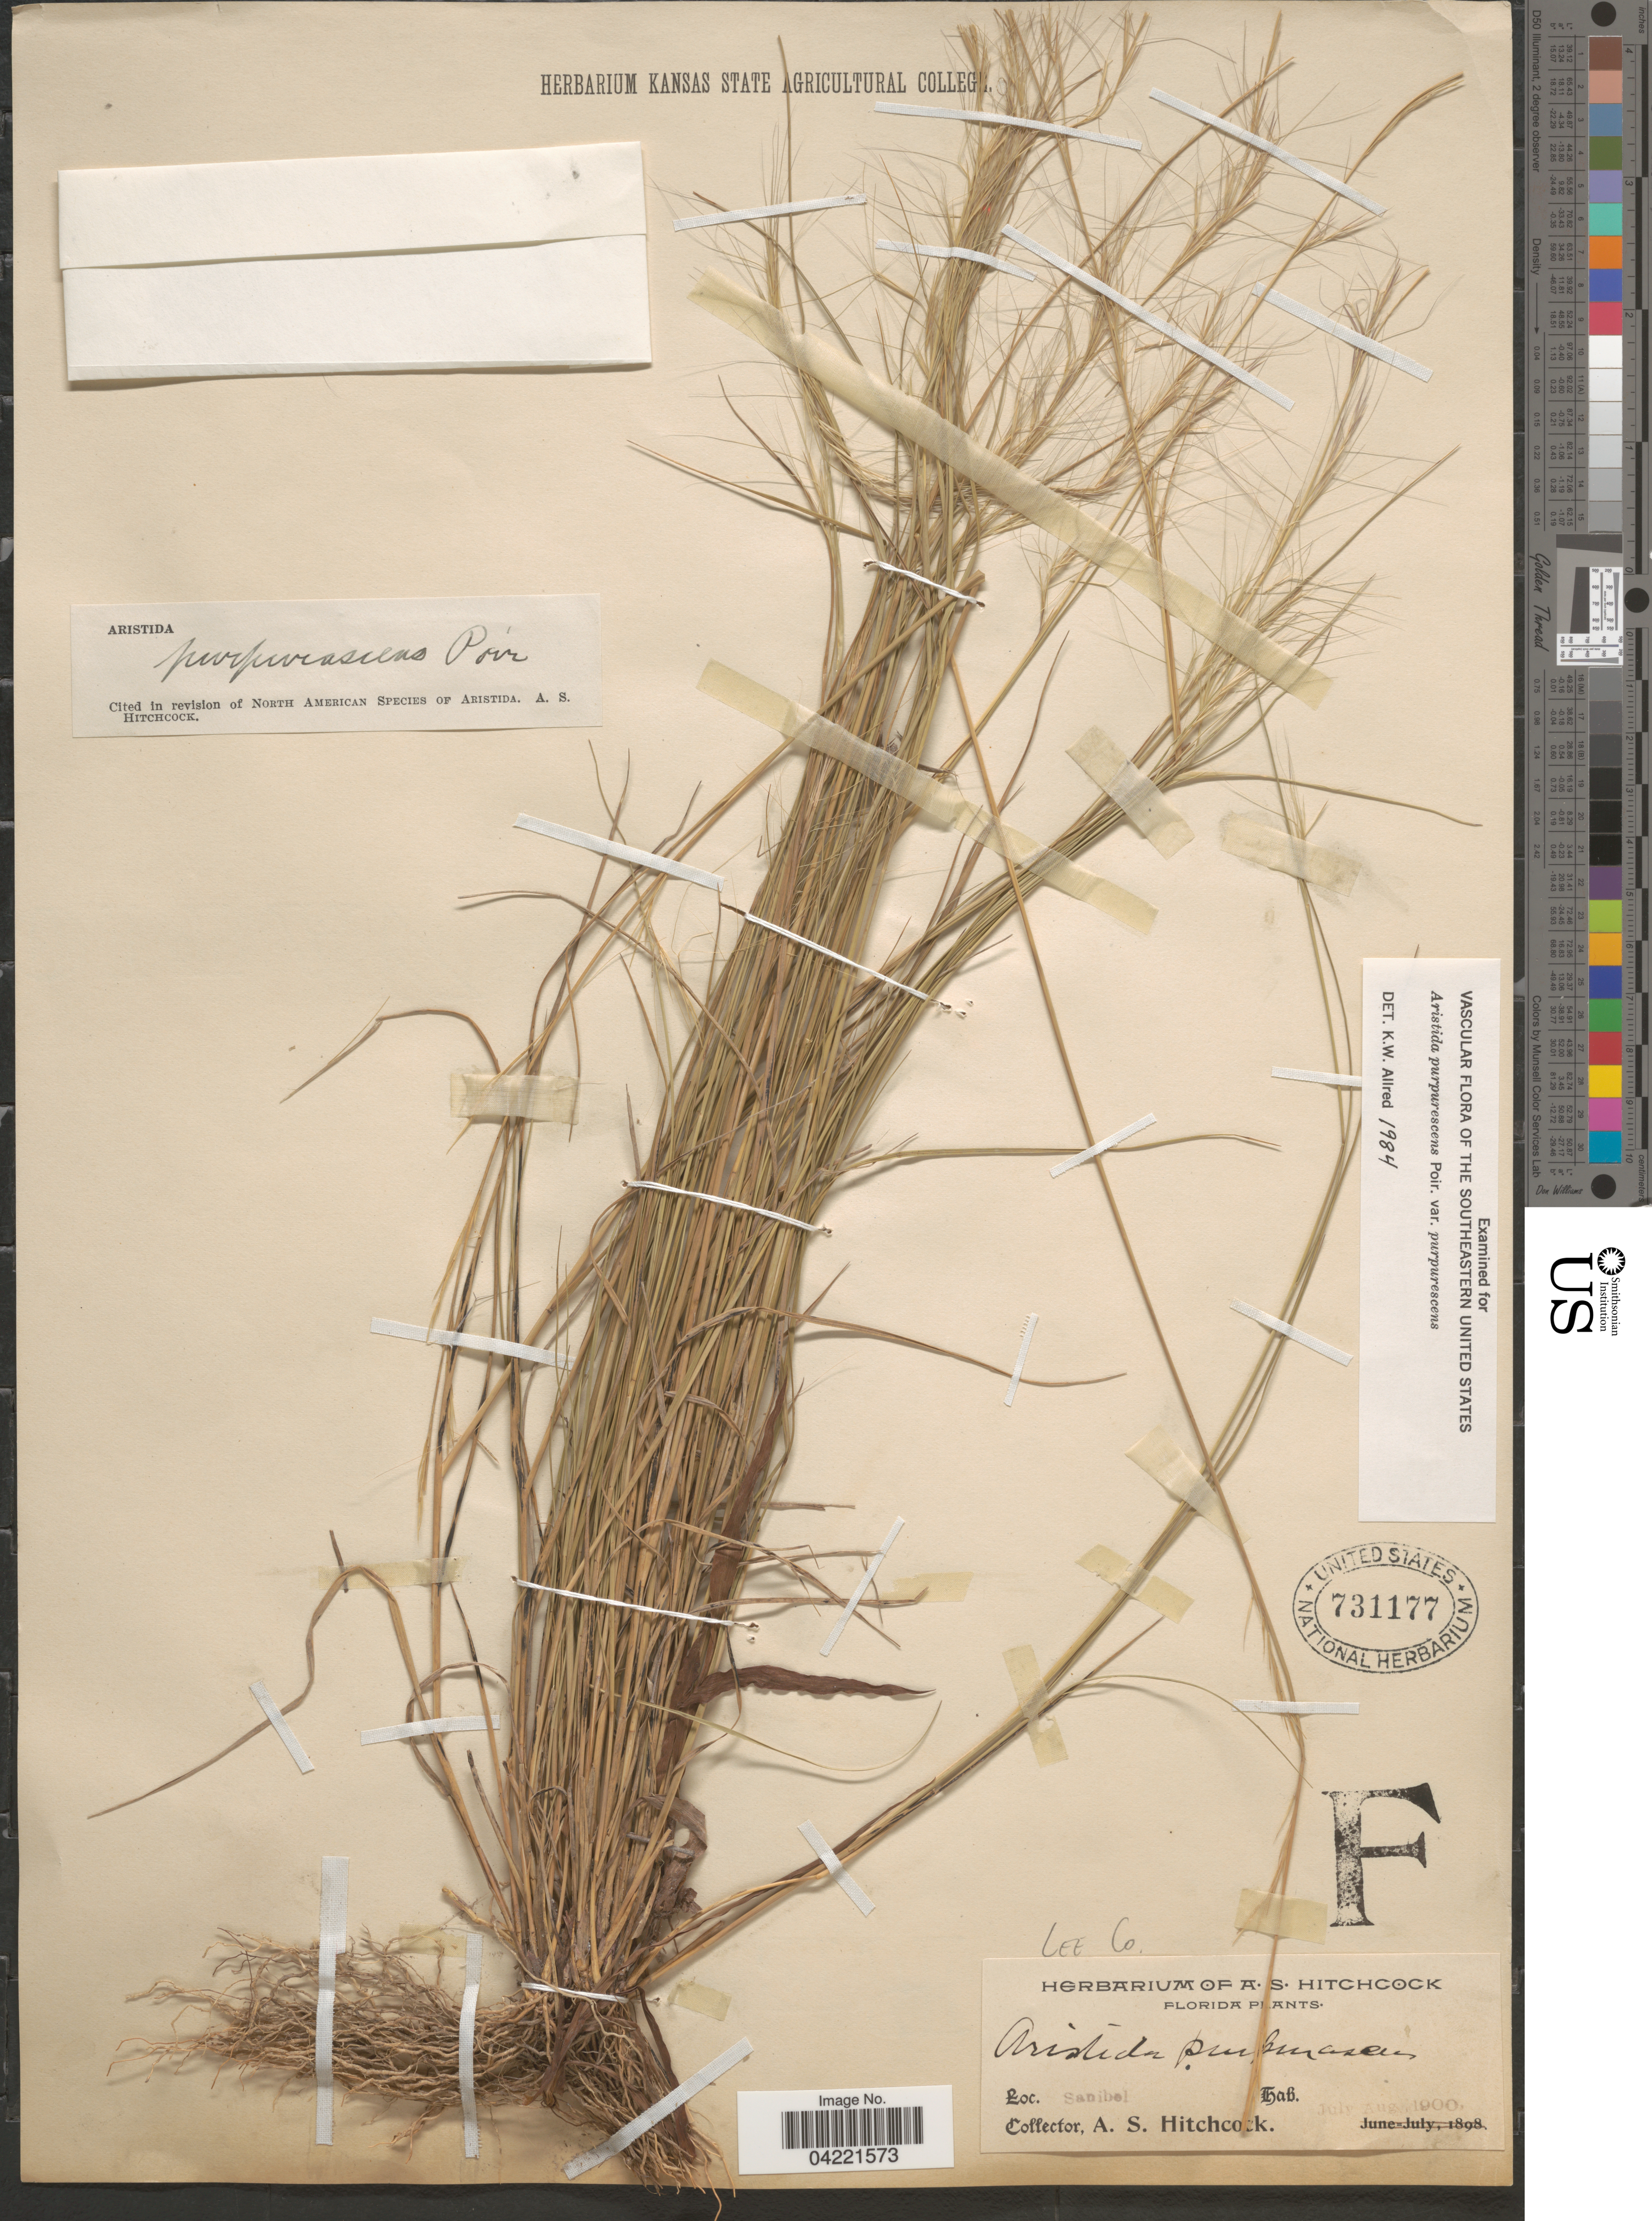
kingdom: Plantae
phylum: Tracheophyta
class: Liliopsida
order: Poales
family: Poaceae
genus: Aristida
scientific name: Aristida purpurascens var. purpurescens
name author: Poir.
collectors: A. S. Hitchcock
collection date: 1900-07/1900-08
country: United States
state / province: Florida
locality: Lee Co. Sanibel.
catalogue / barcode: US 731177